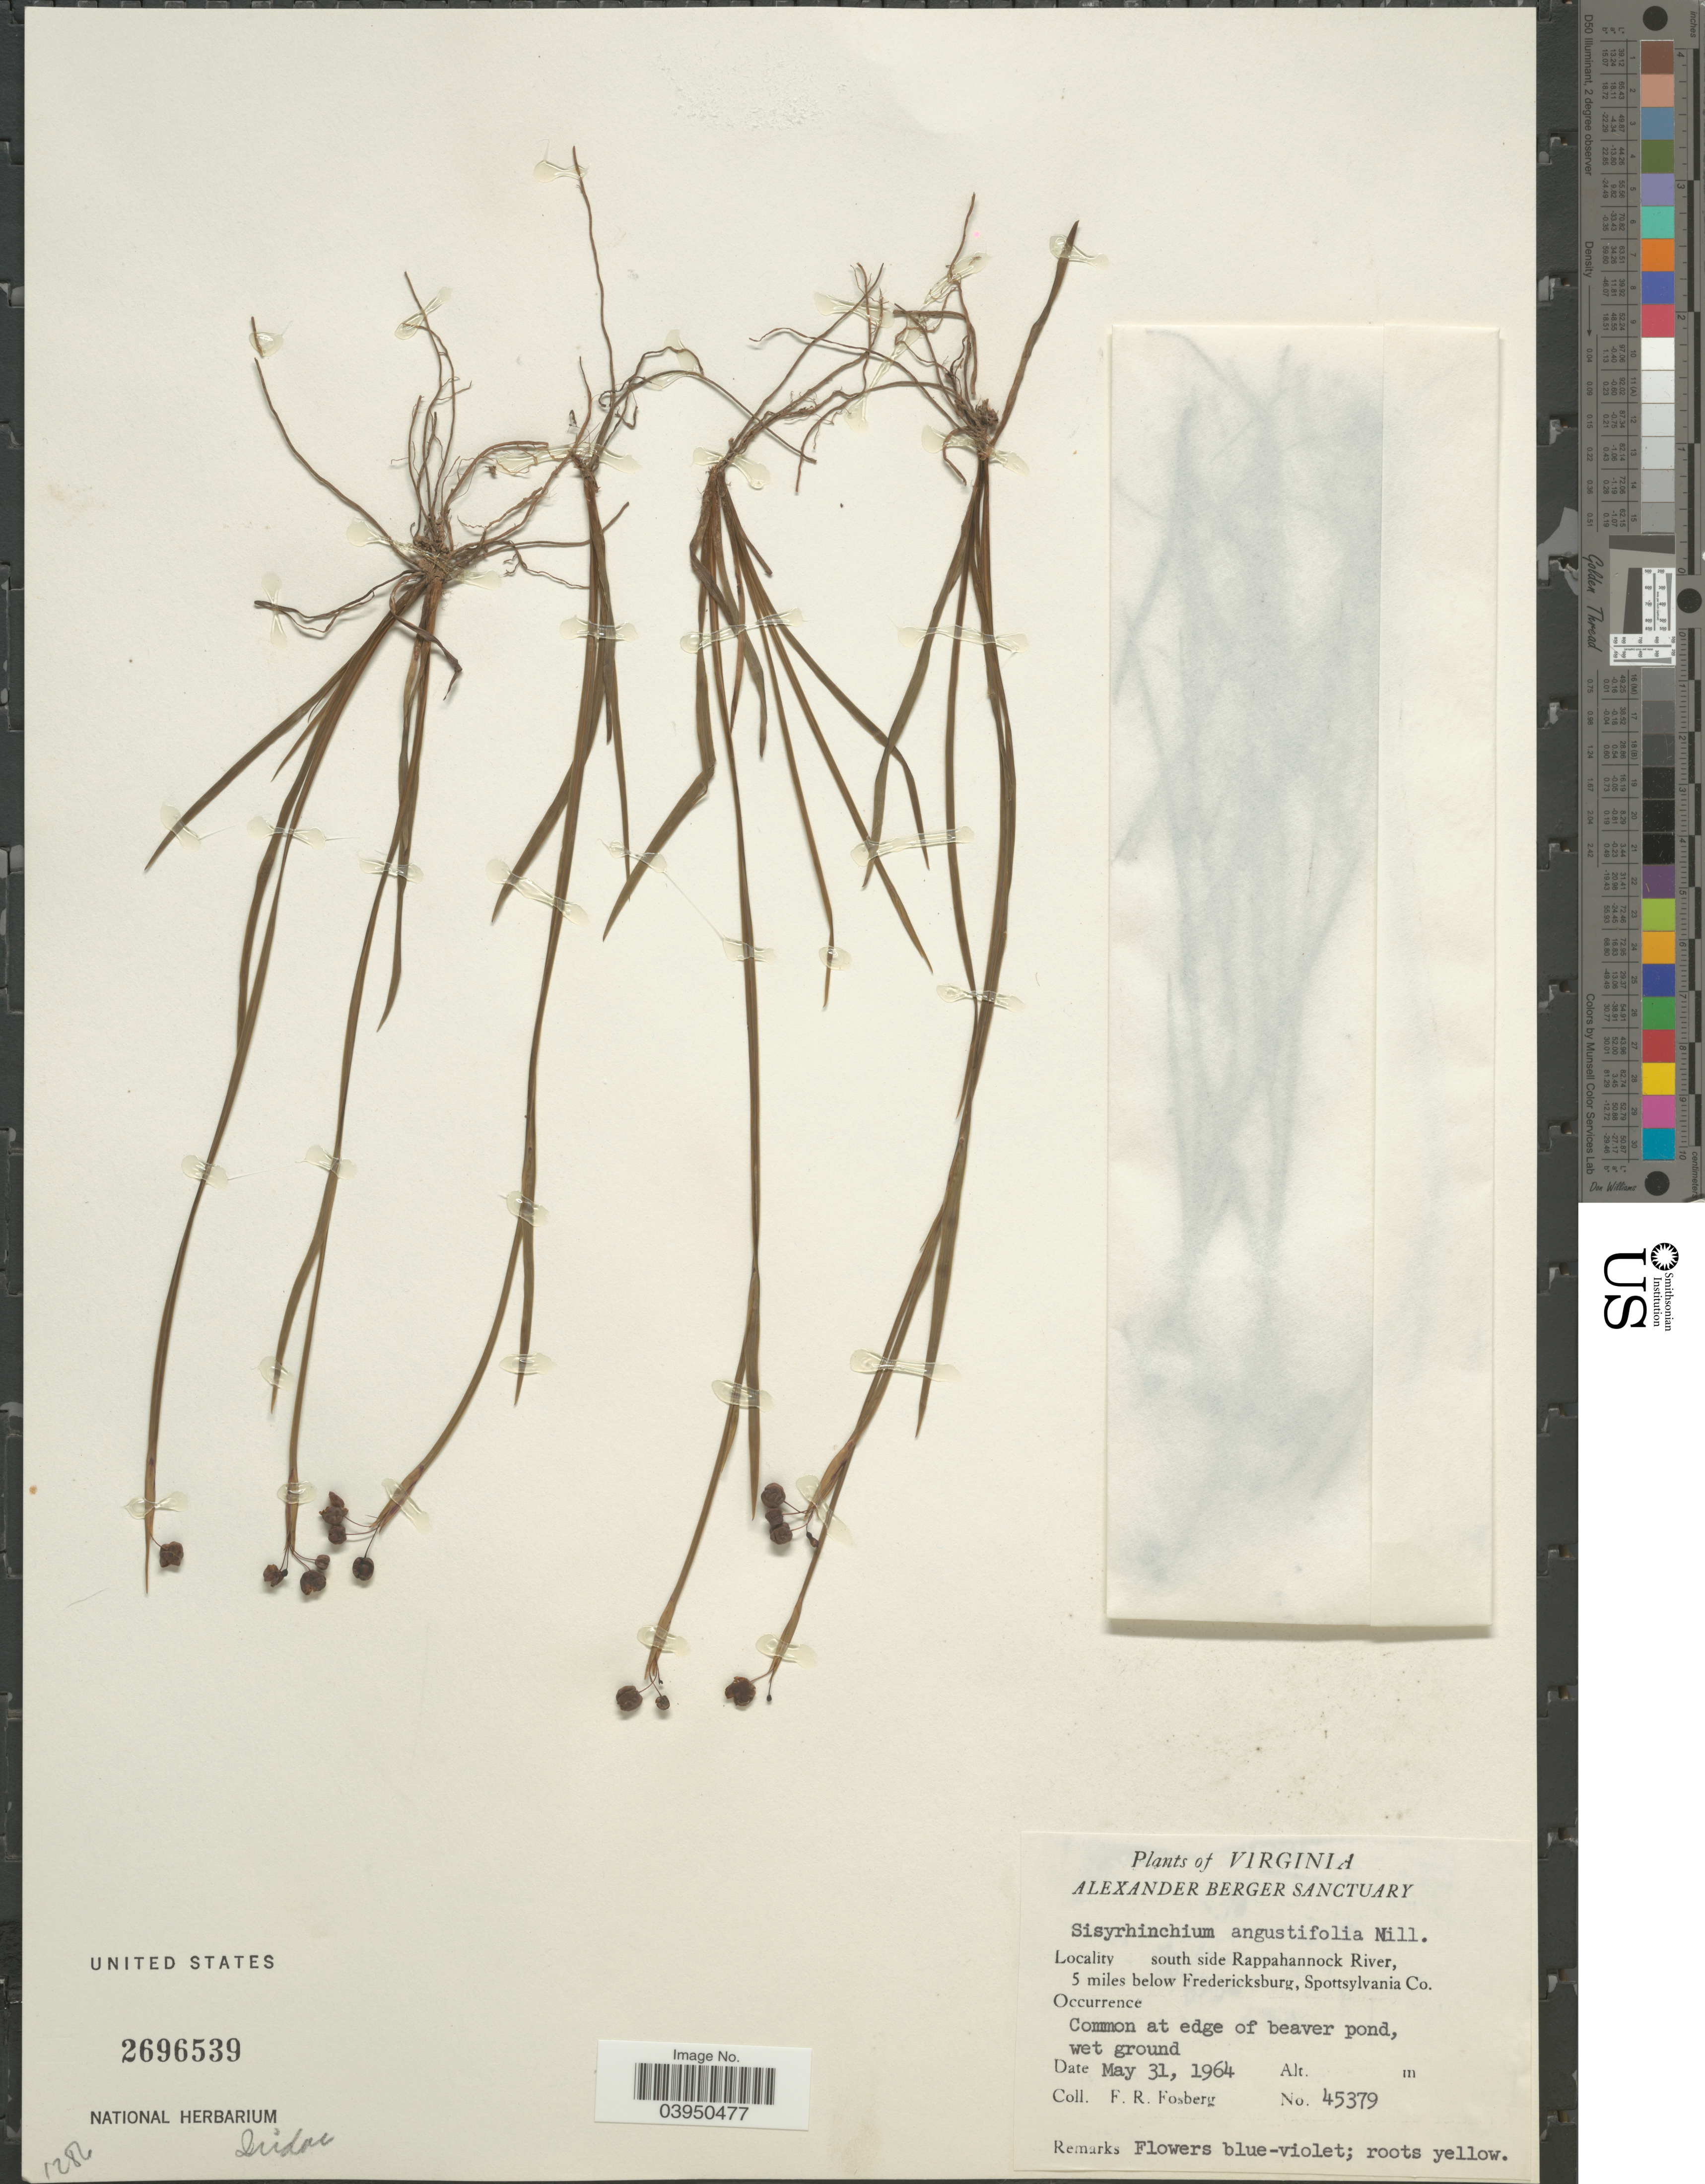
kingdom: Plantae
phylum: Tracheophyta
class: Liliopsida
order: Asparagales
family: Iridaceae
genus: Sisyrinchium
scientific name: Sisyrinchium angustifolium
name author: Mill.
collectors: F. R. Fosberg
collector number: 45379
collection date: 1964-05-31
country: United States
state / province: Virginia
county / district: Spotsylvania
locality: Alexander Berger Sanctuary. South side Rappahannock River, 5 miles below Fredericksburg.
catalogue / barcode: US 2696539